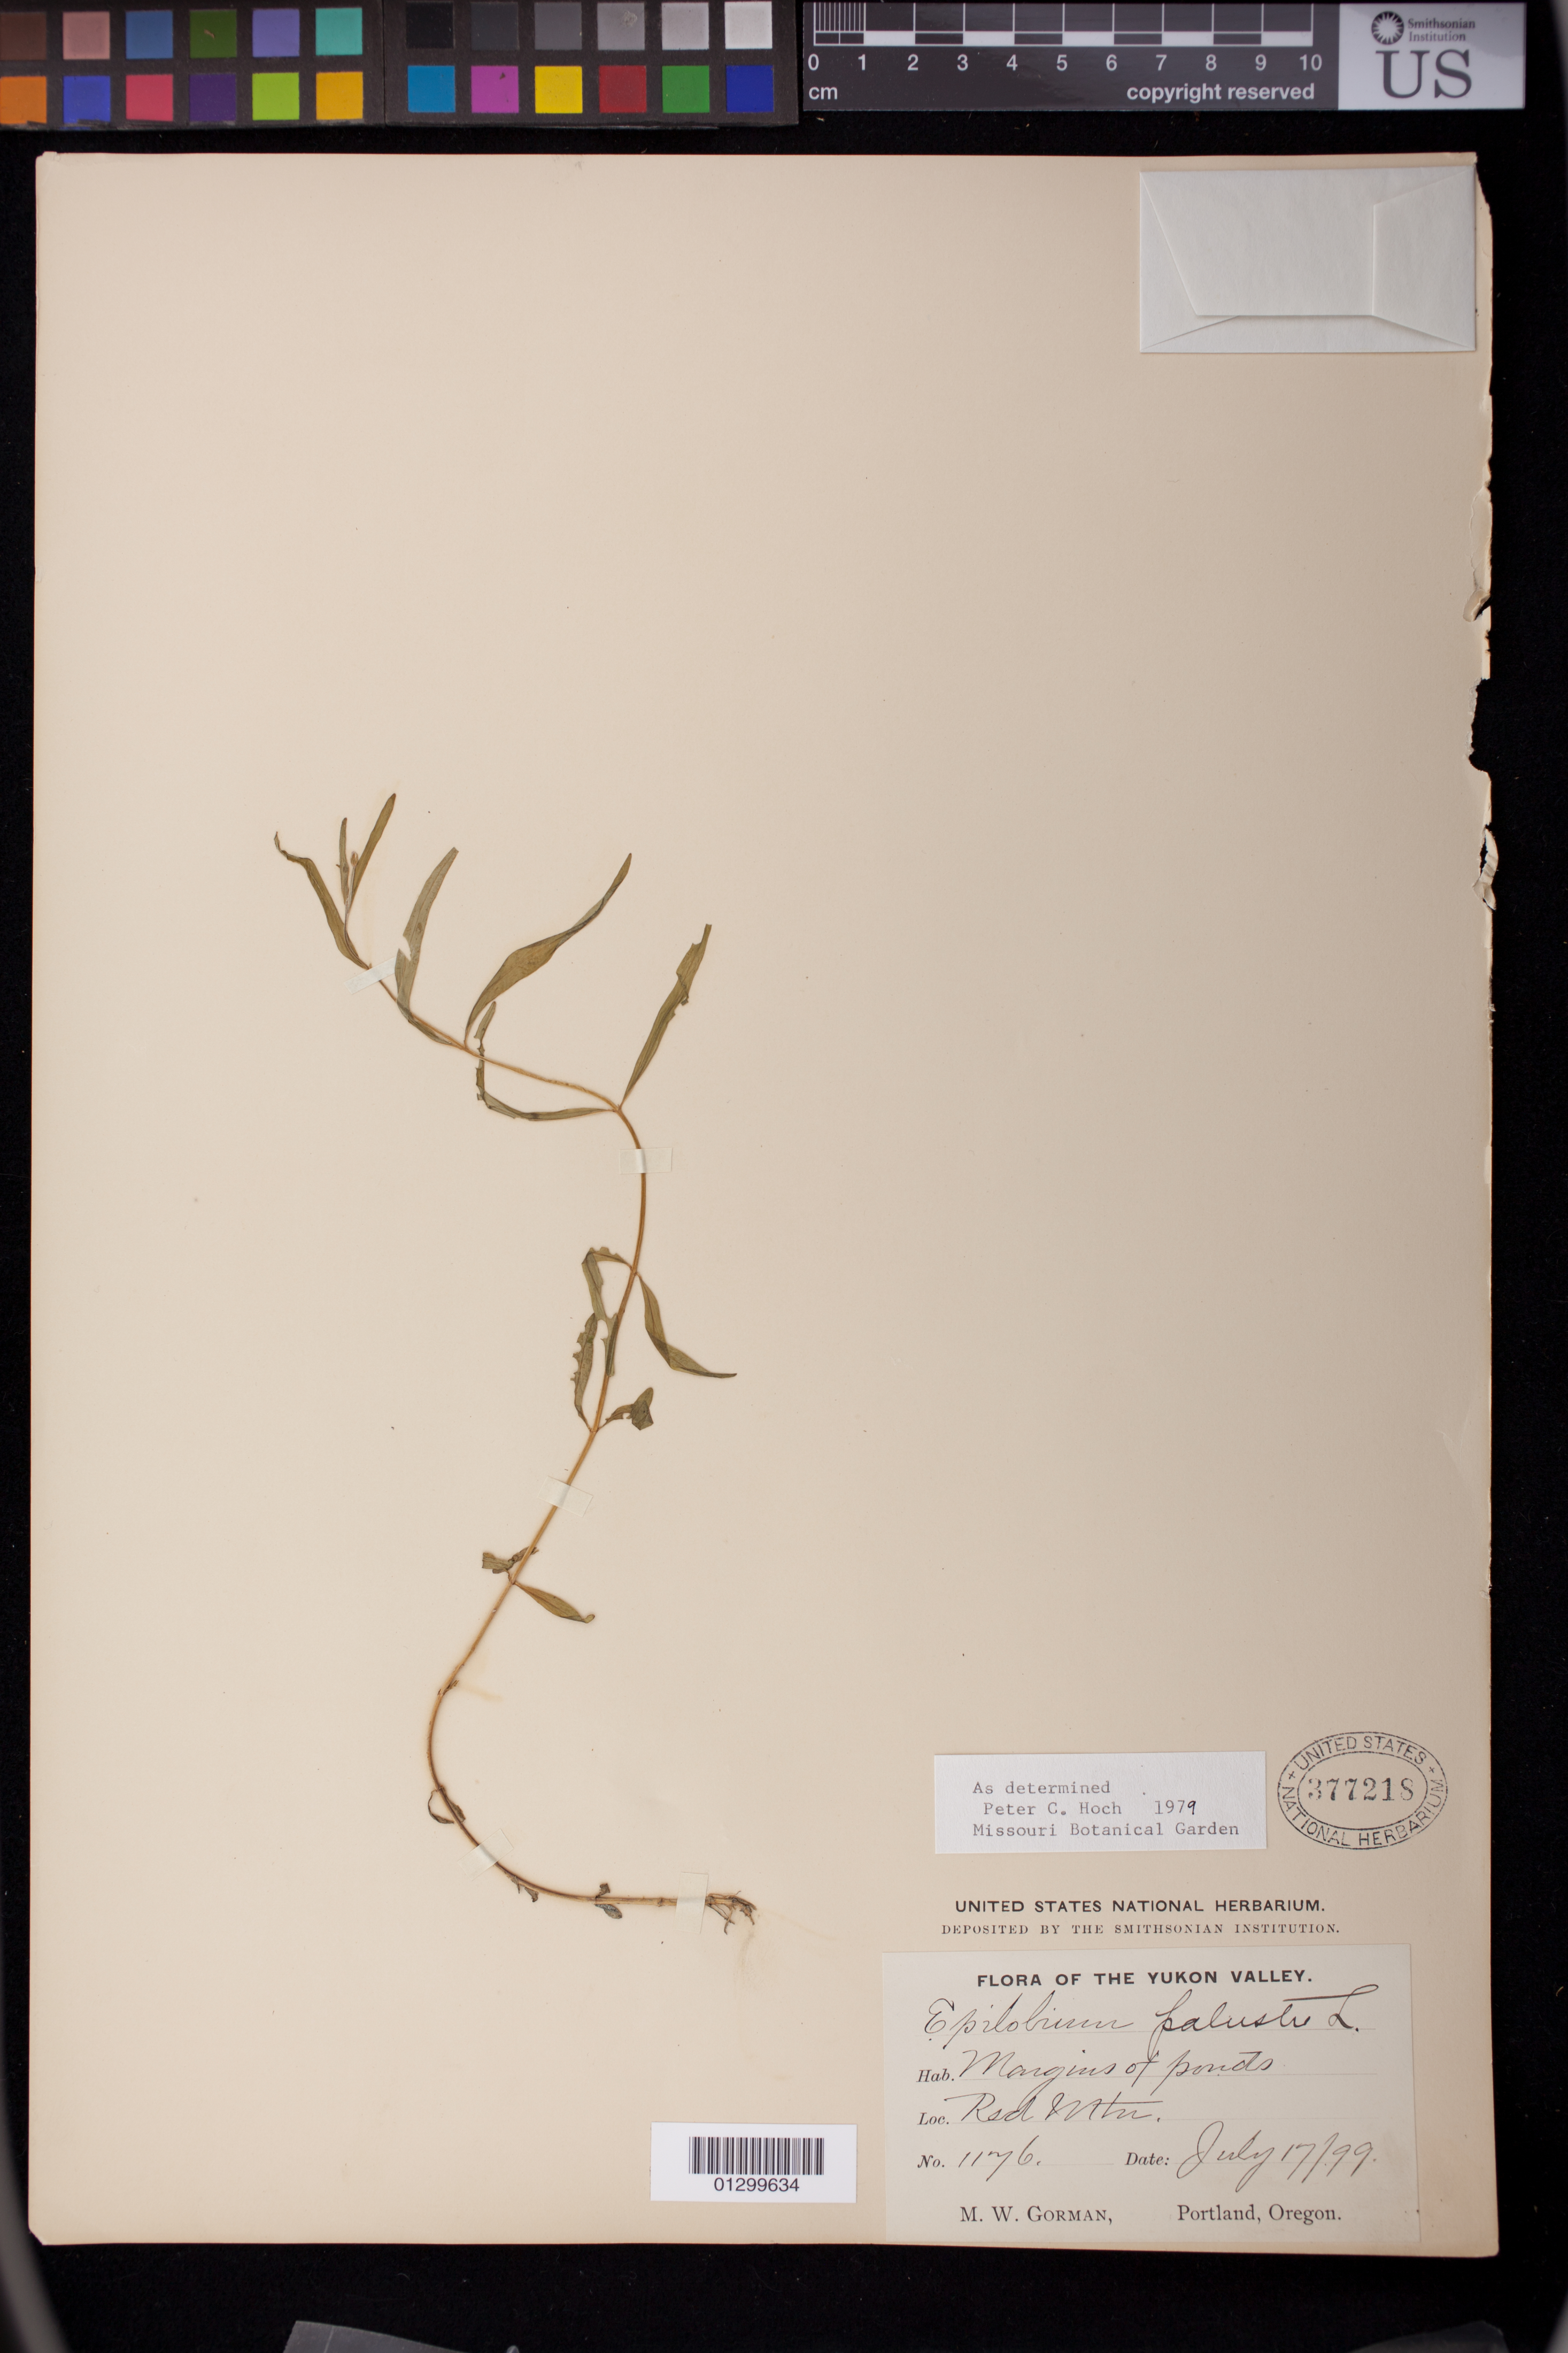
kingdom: Plantae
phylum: Tracheophyta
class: Magnoliopsida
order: Myrtales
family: Onagraceae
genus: Epilobium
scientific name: Epilobium palustre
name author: L.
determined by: Hoch, P. C.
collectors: M. W. Gorman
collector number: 1176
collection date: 1899-07-17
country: Canada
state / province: Yukon Territory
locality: Red Mountain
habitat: Margins of ponds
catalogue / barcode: US 377218